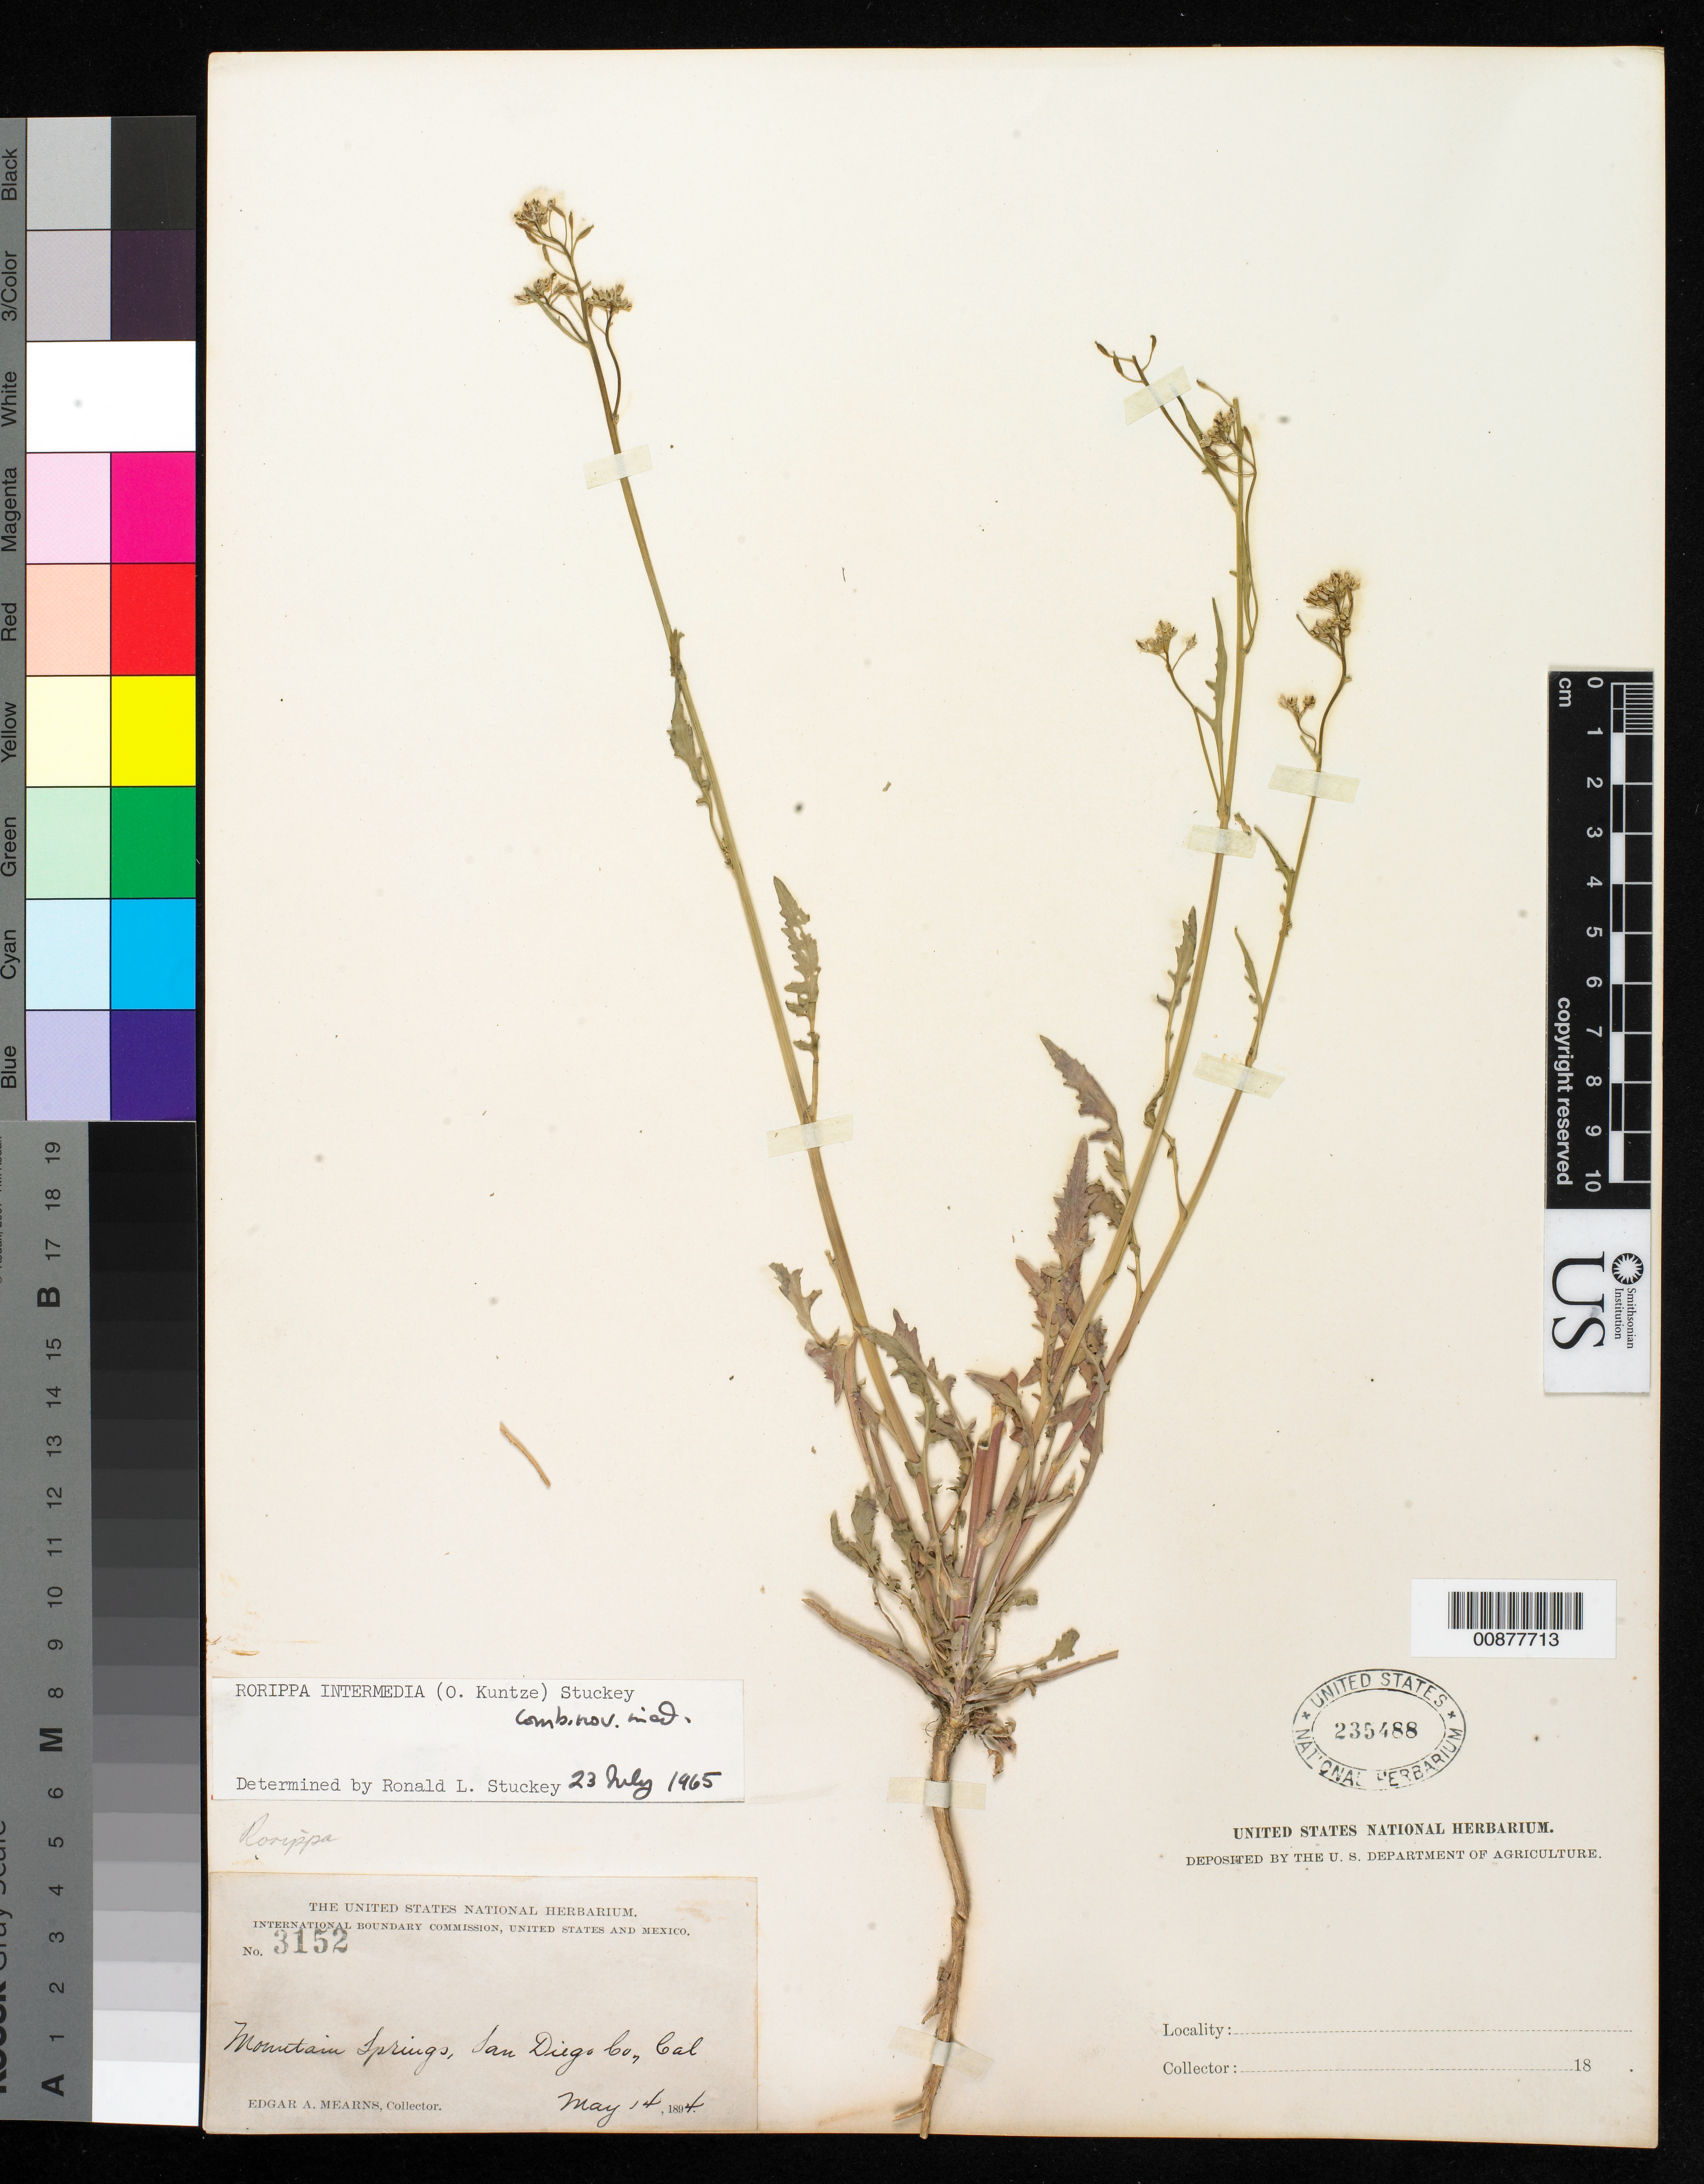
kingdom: Plantae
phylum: Tracheophyta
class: Magnoliopsida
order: Brassicales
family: Brassicaceae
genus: Rorippa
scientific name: Rorippa intermedia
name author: (Kuntze) Stuckey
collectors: E. A. Mearns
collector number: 3152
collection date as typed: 14 May 1894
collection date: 1894-05-14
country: United States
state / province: California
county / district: San Diego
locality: Mountain Springs, San Diego County, California.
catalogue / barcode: US 235488